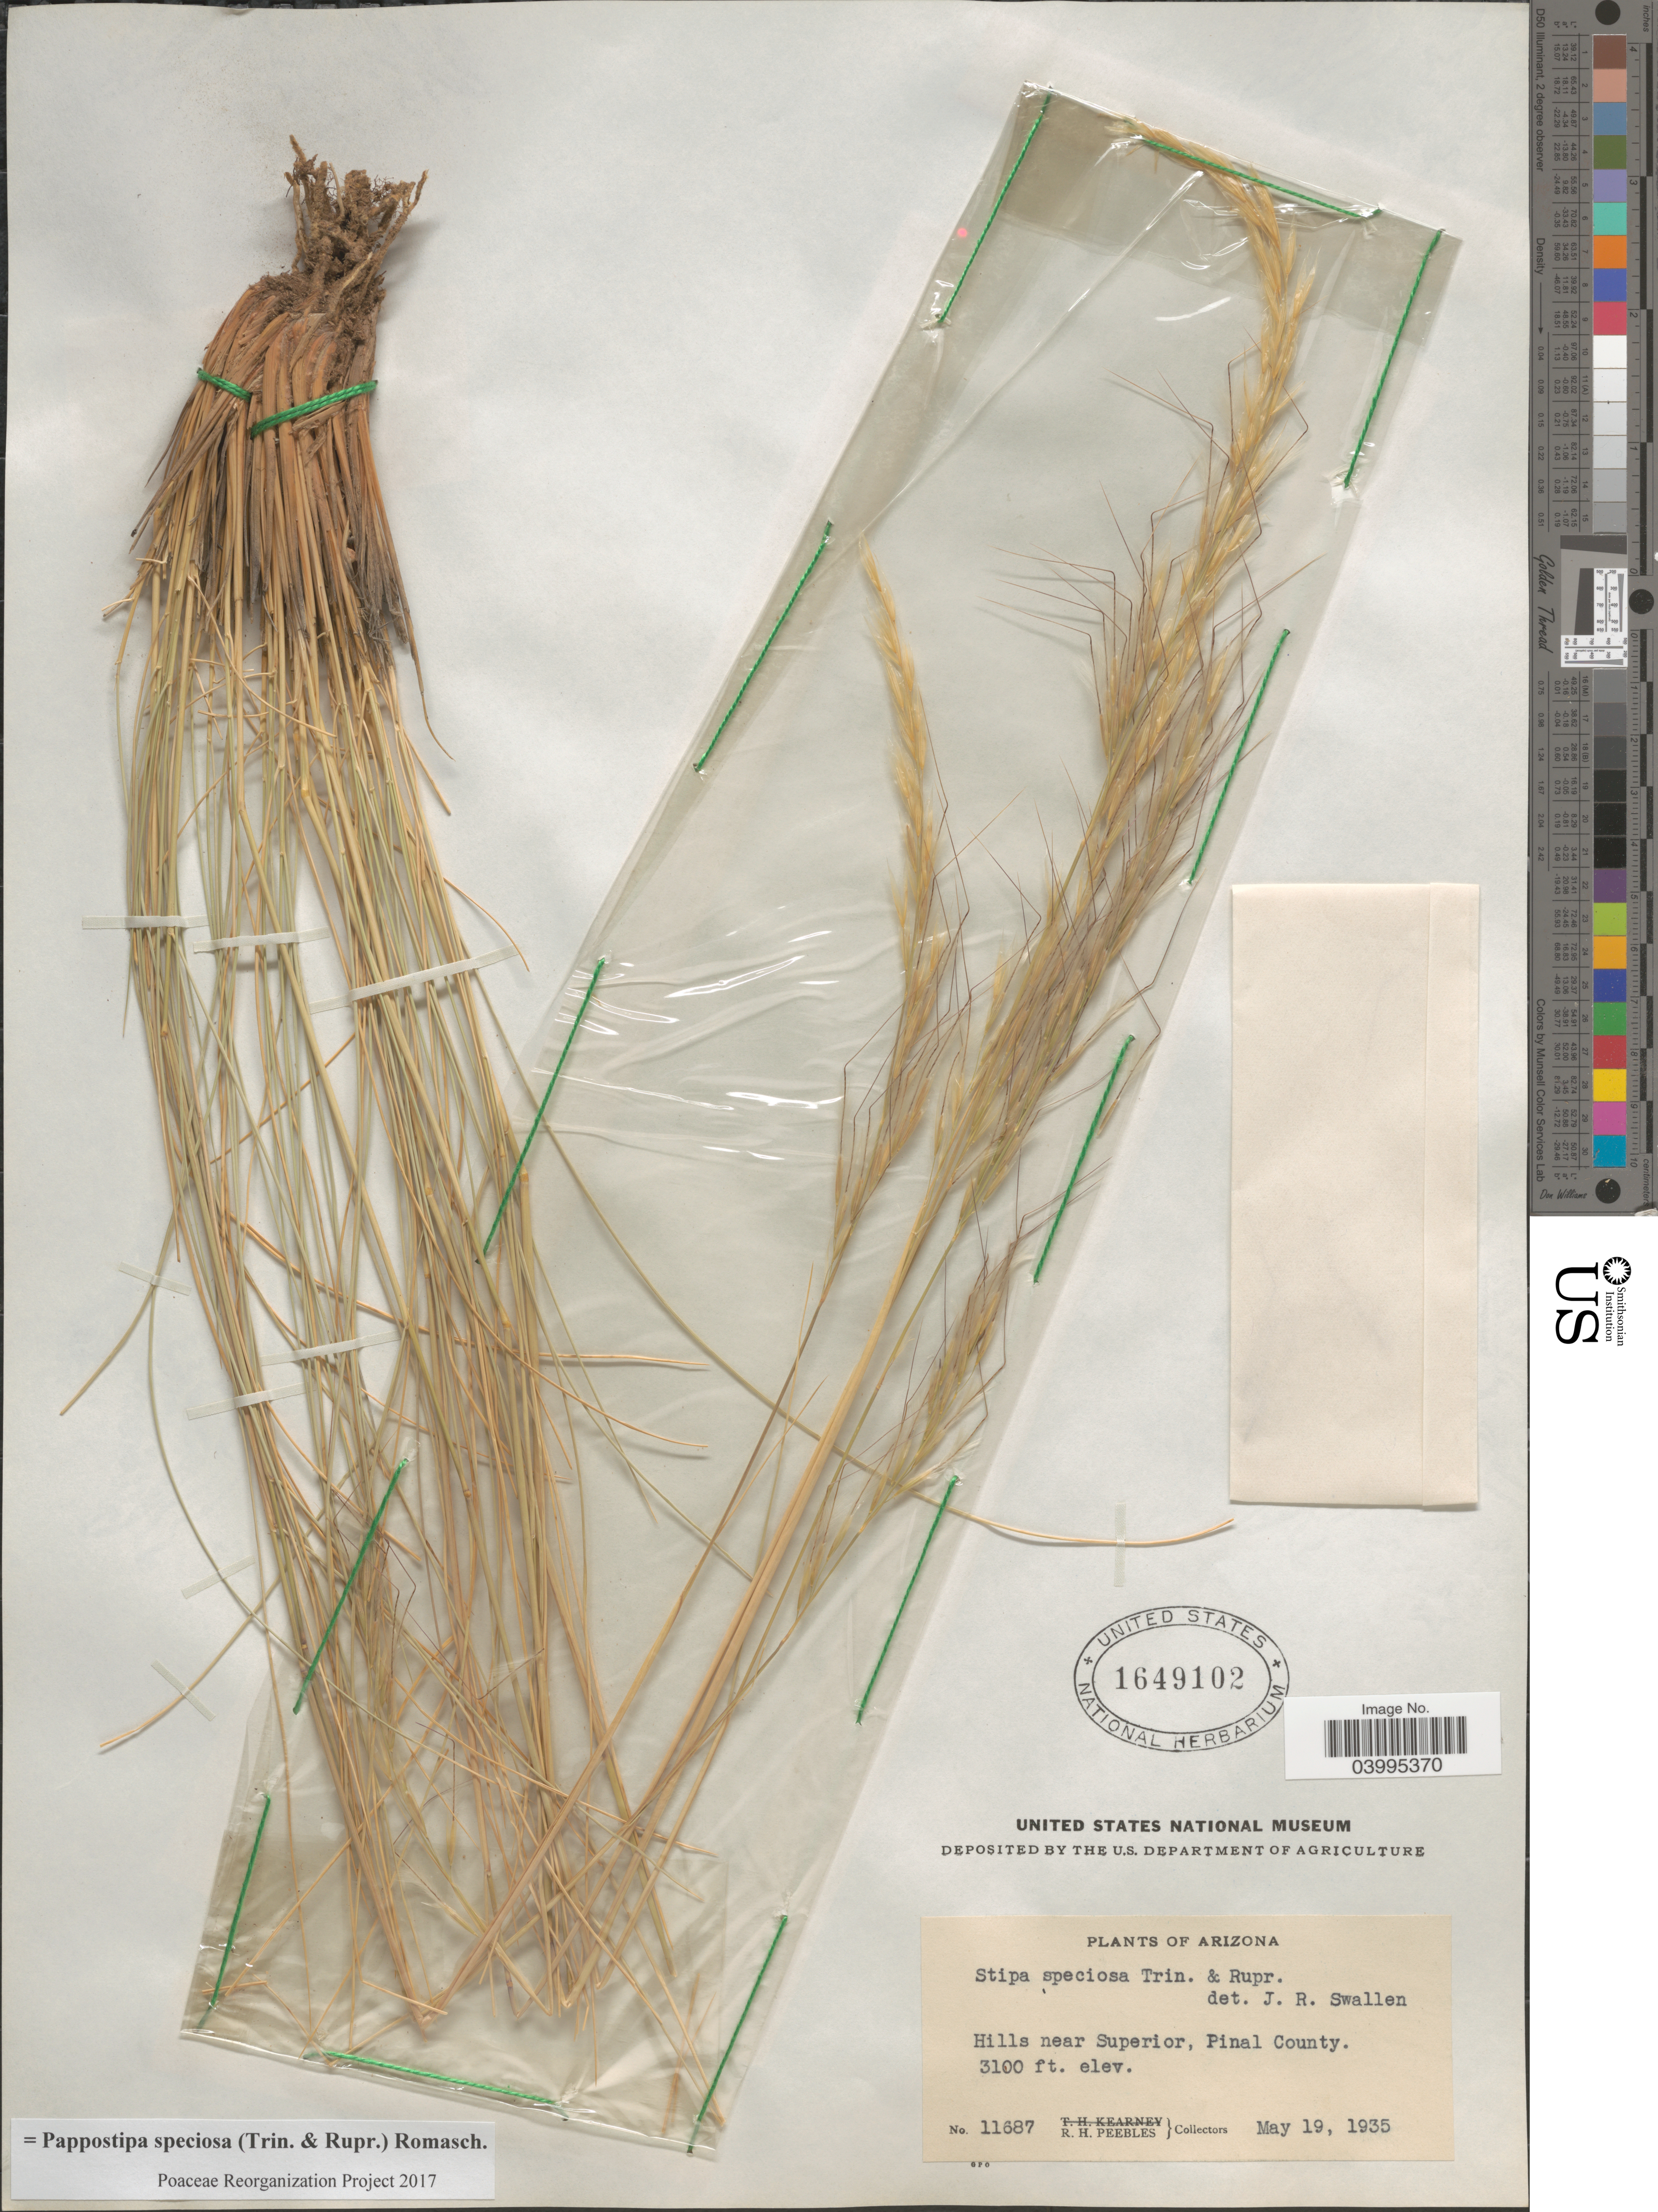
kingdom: Plantae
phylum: Tracheophyta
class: Liliopsida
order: Poales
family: Poaceae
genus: Pappostipa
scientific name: Pappostipa speciosa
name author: (Trin. & Rupr.) Romasch.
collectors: R. H. Peebles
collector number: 11687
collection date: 1935-05-19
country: United States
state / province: Arizona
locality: Hills near Superior, Pinal County.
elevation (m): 945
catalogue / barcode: US 1649102